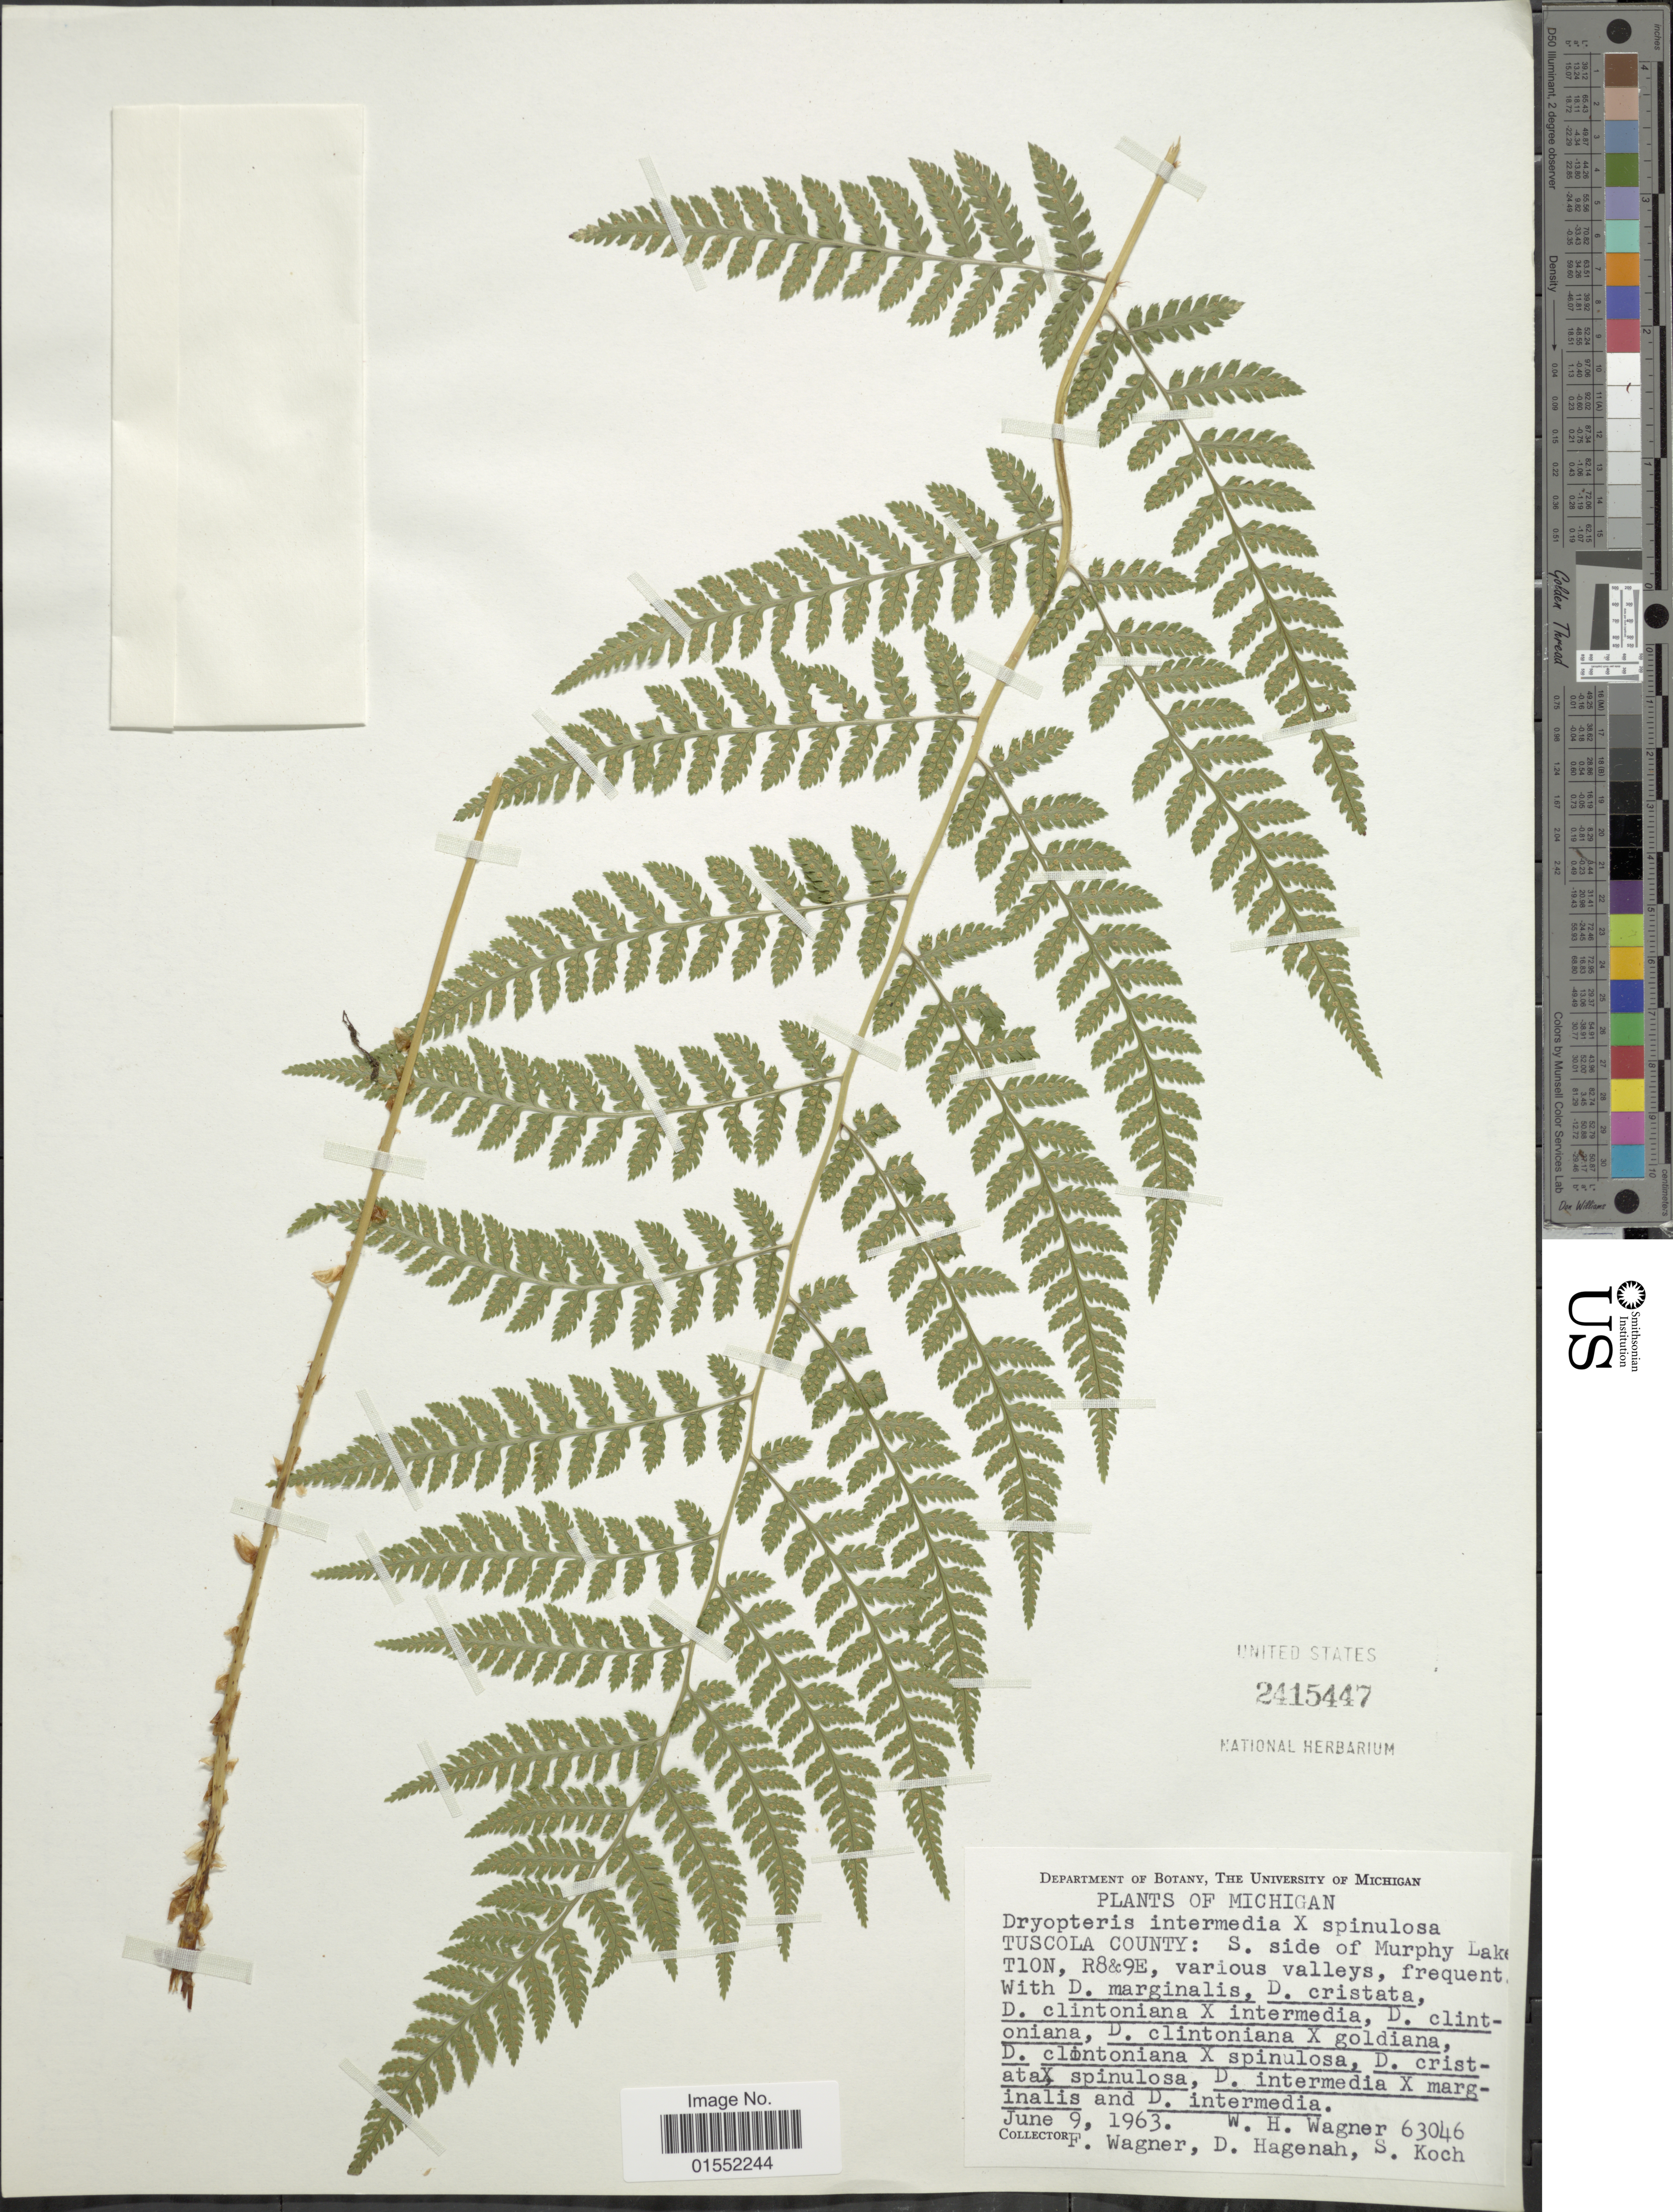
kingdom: Plantae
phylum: Tracheophyta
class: Polypodiopsida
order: Polypodiales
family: Dryopteridaceae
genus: Dryopteris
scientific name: Dryopteris x triploidea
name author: Wherry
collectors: W. H. Wagner, F. Wagner, D. Hagenah & S. Koch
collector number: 63046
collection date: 1963-06-09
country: United States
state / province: Michigan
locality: Tuscola County: S. side of Murphy Lake T10N, R8&9E, various valleys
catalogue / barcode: US 2415447